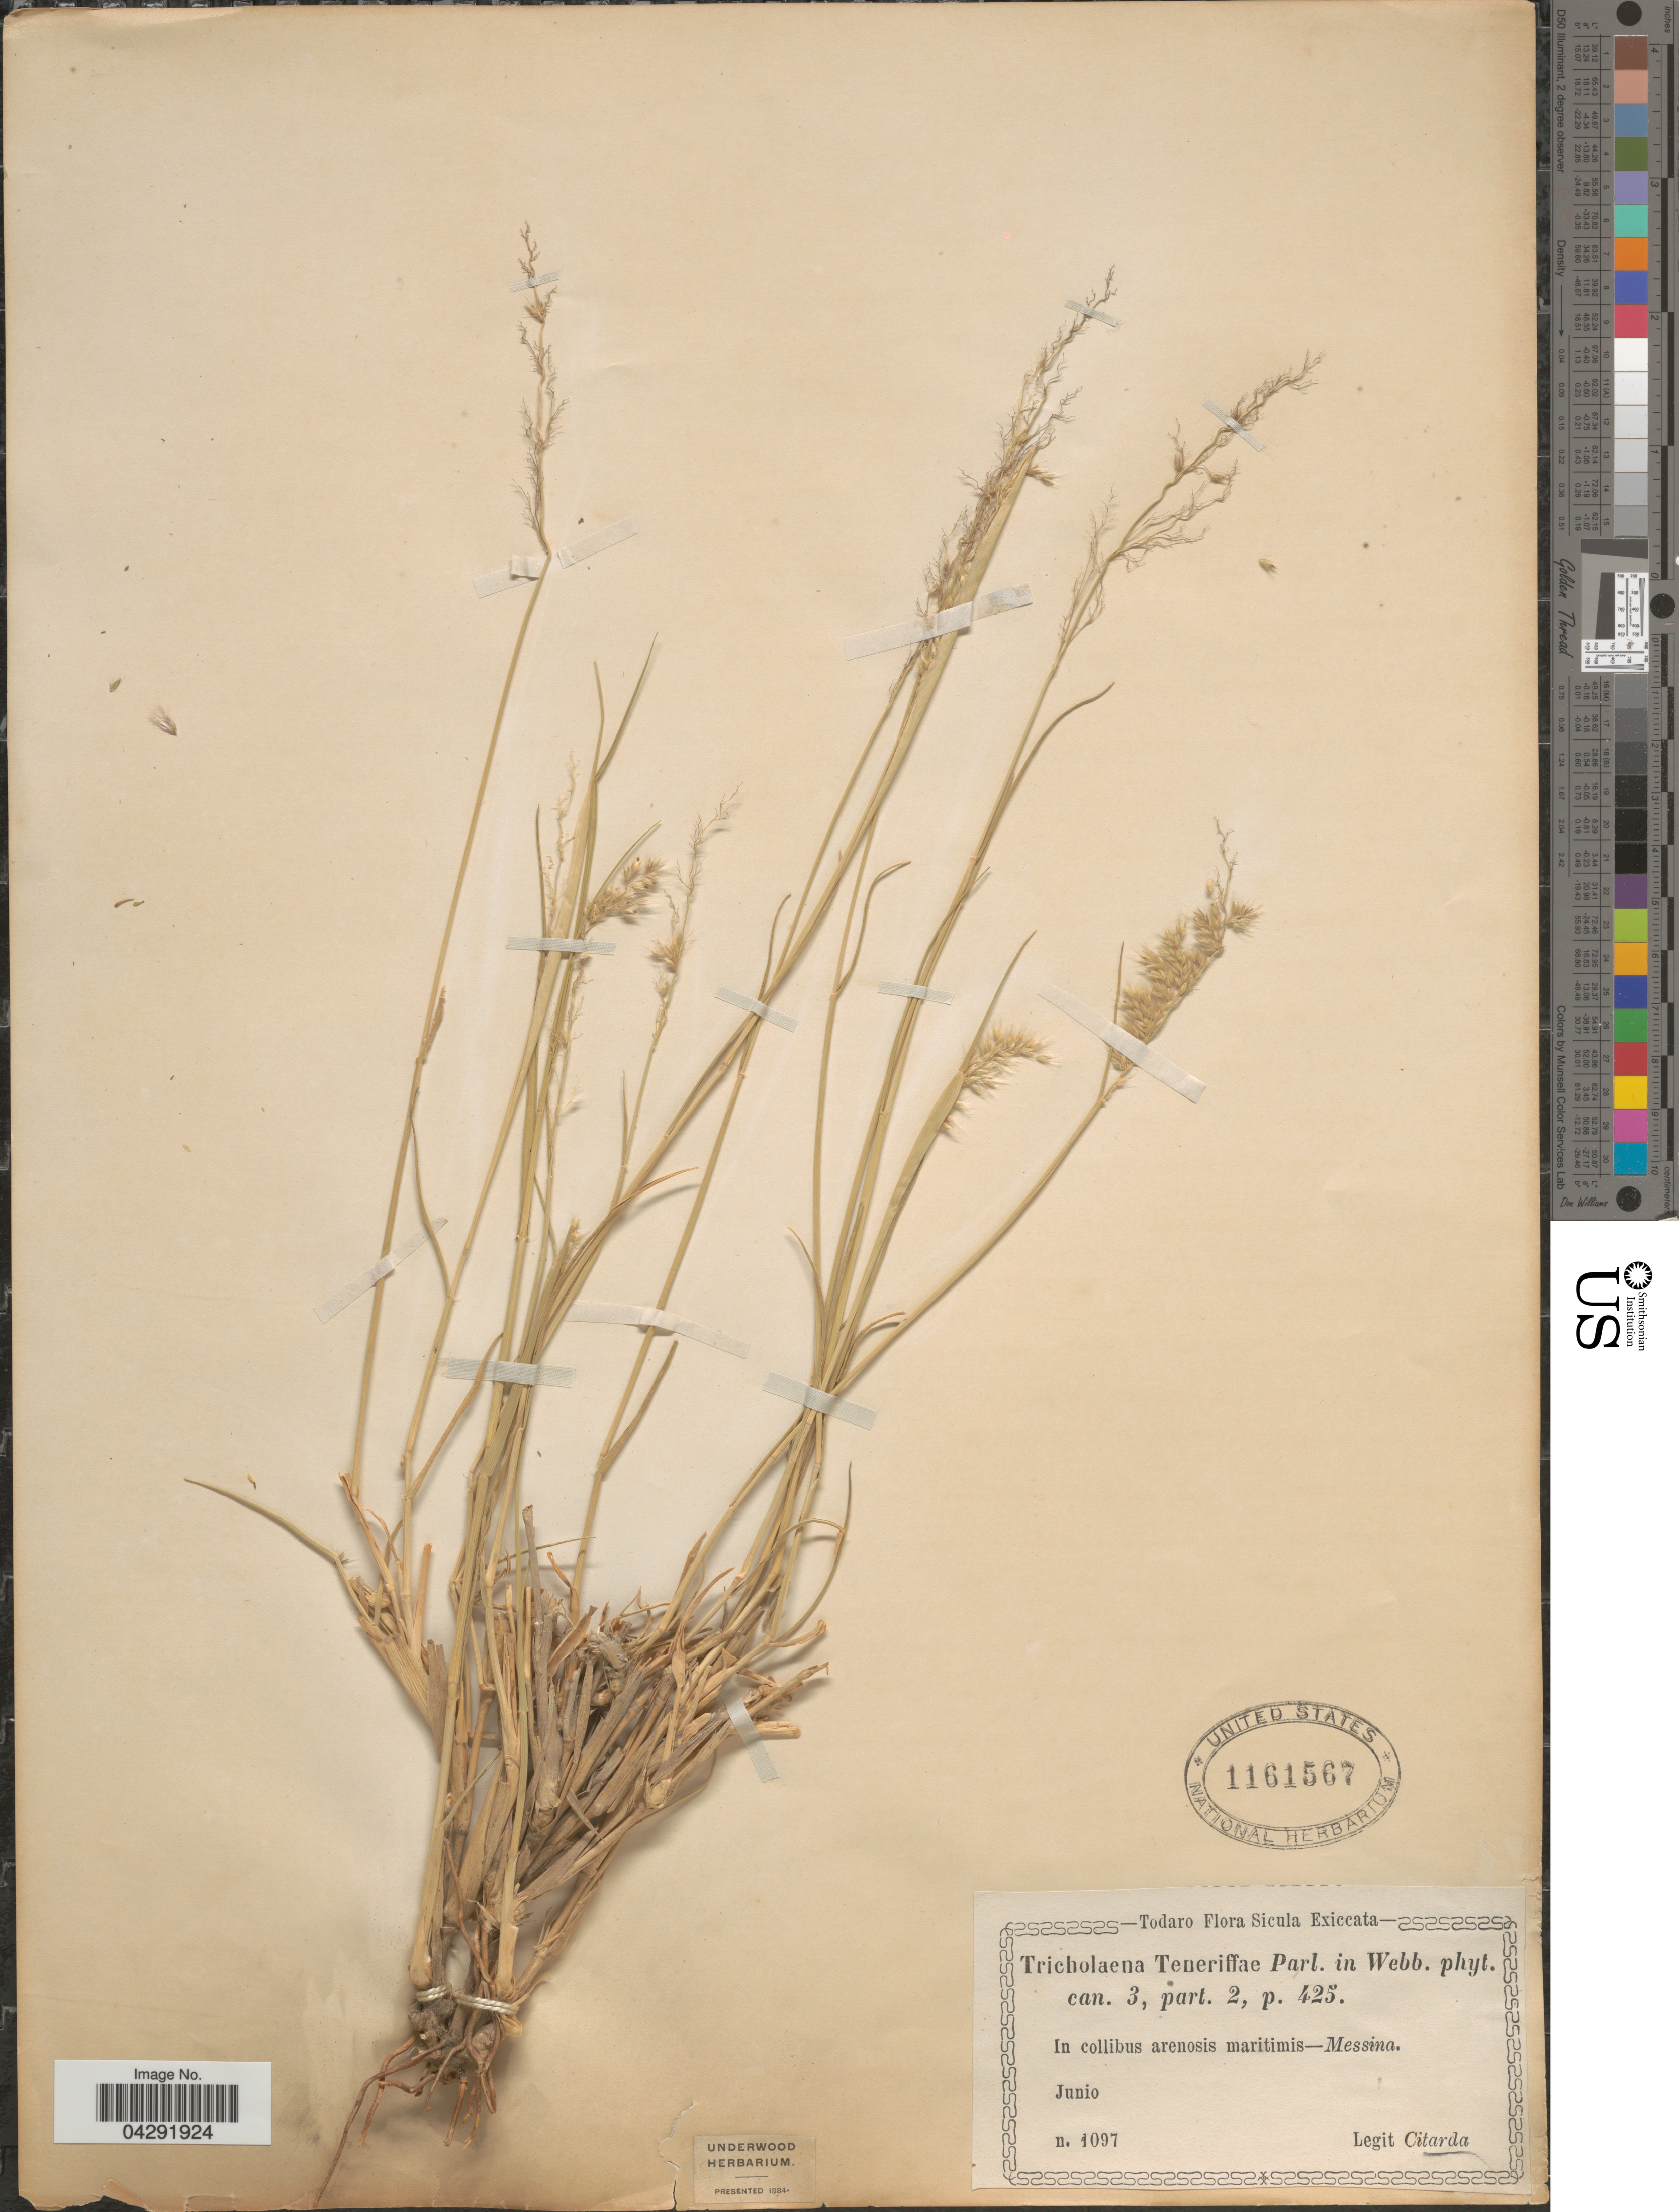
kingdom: Plantae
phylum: Tracheophyta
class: Liliopsida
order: Poales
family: Poaceae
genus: Tricholaena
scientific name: Tricholaena teneriffae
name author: (L.) Link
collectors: Citarda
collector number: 1097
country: Italy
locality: Sicula. In collibus arenosis maritimis-Messina.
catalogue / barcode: US 1161567